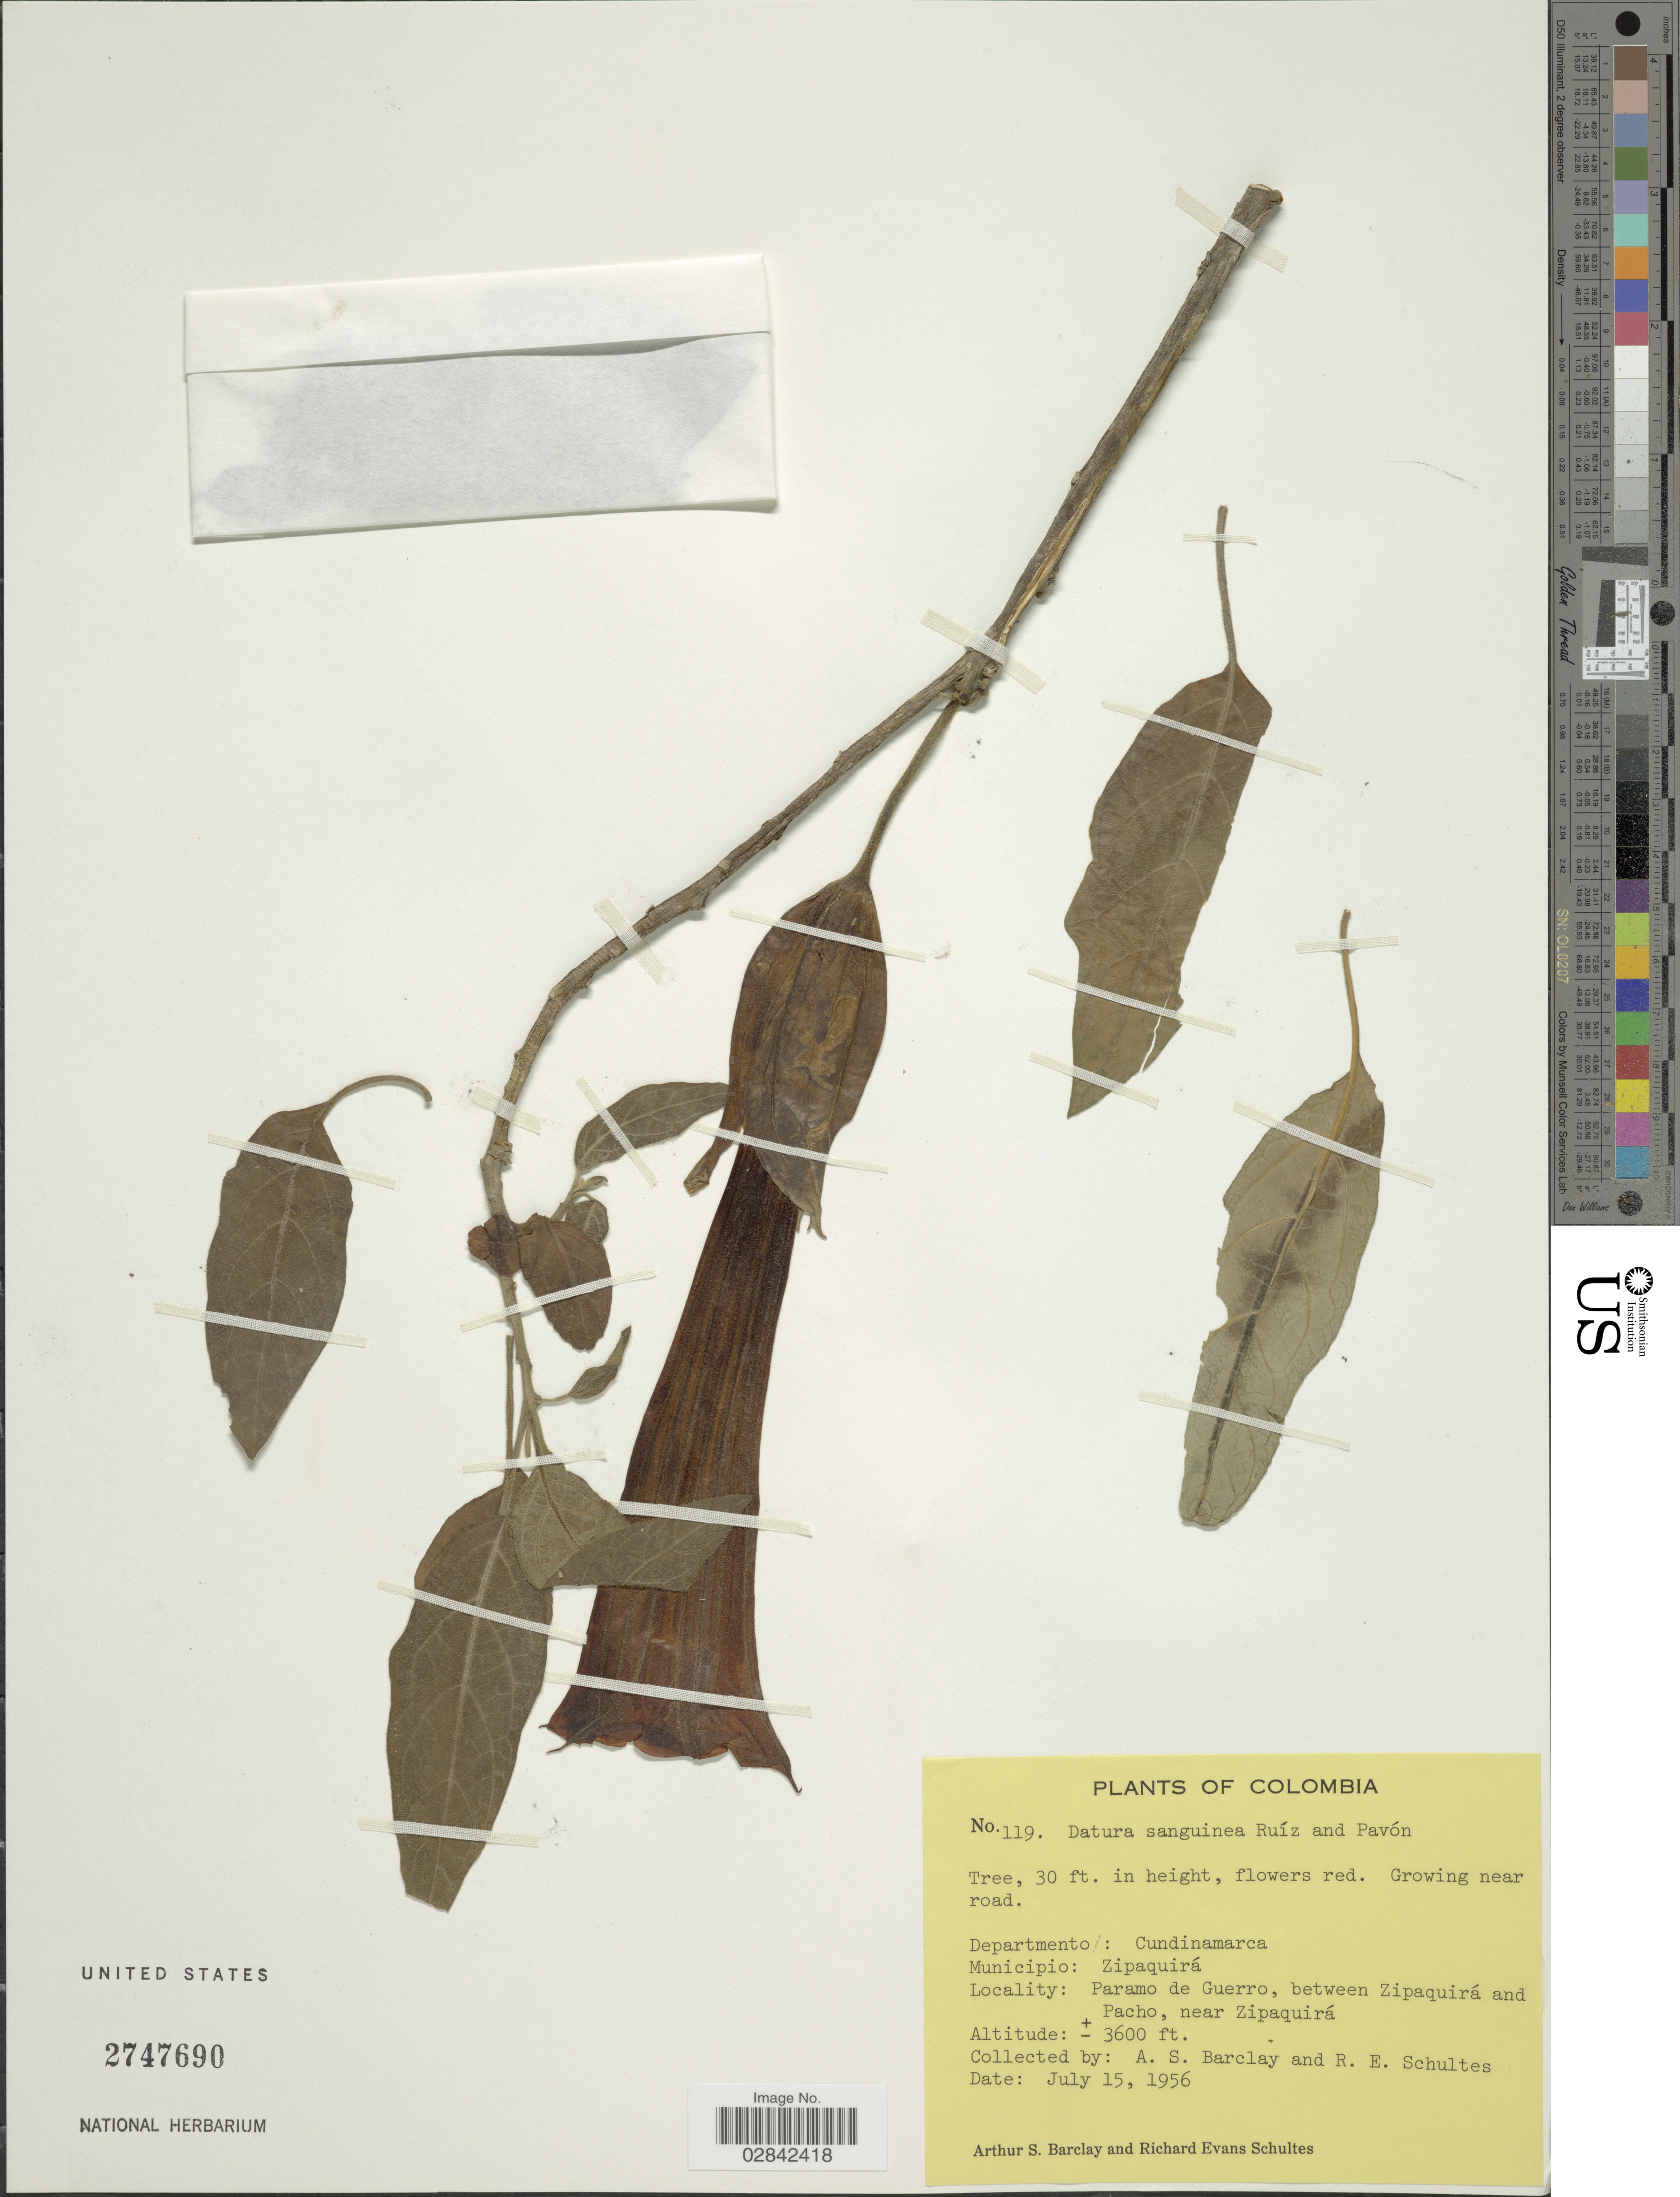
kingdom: Plantae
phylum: Tracheophyta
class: Magnoliopsida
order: Solanales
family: Solanaceae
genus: Brugmansia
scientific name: Brugmansia sanguinea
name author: (Ruiz & Pav.) D. Don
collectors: A. S. Barclay & R. E. Schultes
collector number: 119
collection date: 1956-07-15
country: Colombia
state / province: Cundinamarca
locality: Departmento: Cundinamarca, Municipio: Zipaquirá, Páramo de Guerro, between Zipaquirá and Pacho, near Zipaquirá.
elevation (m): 1097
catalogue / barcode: US 2747690